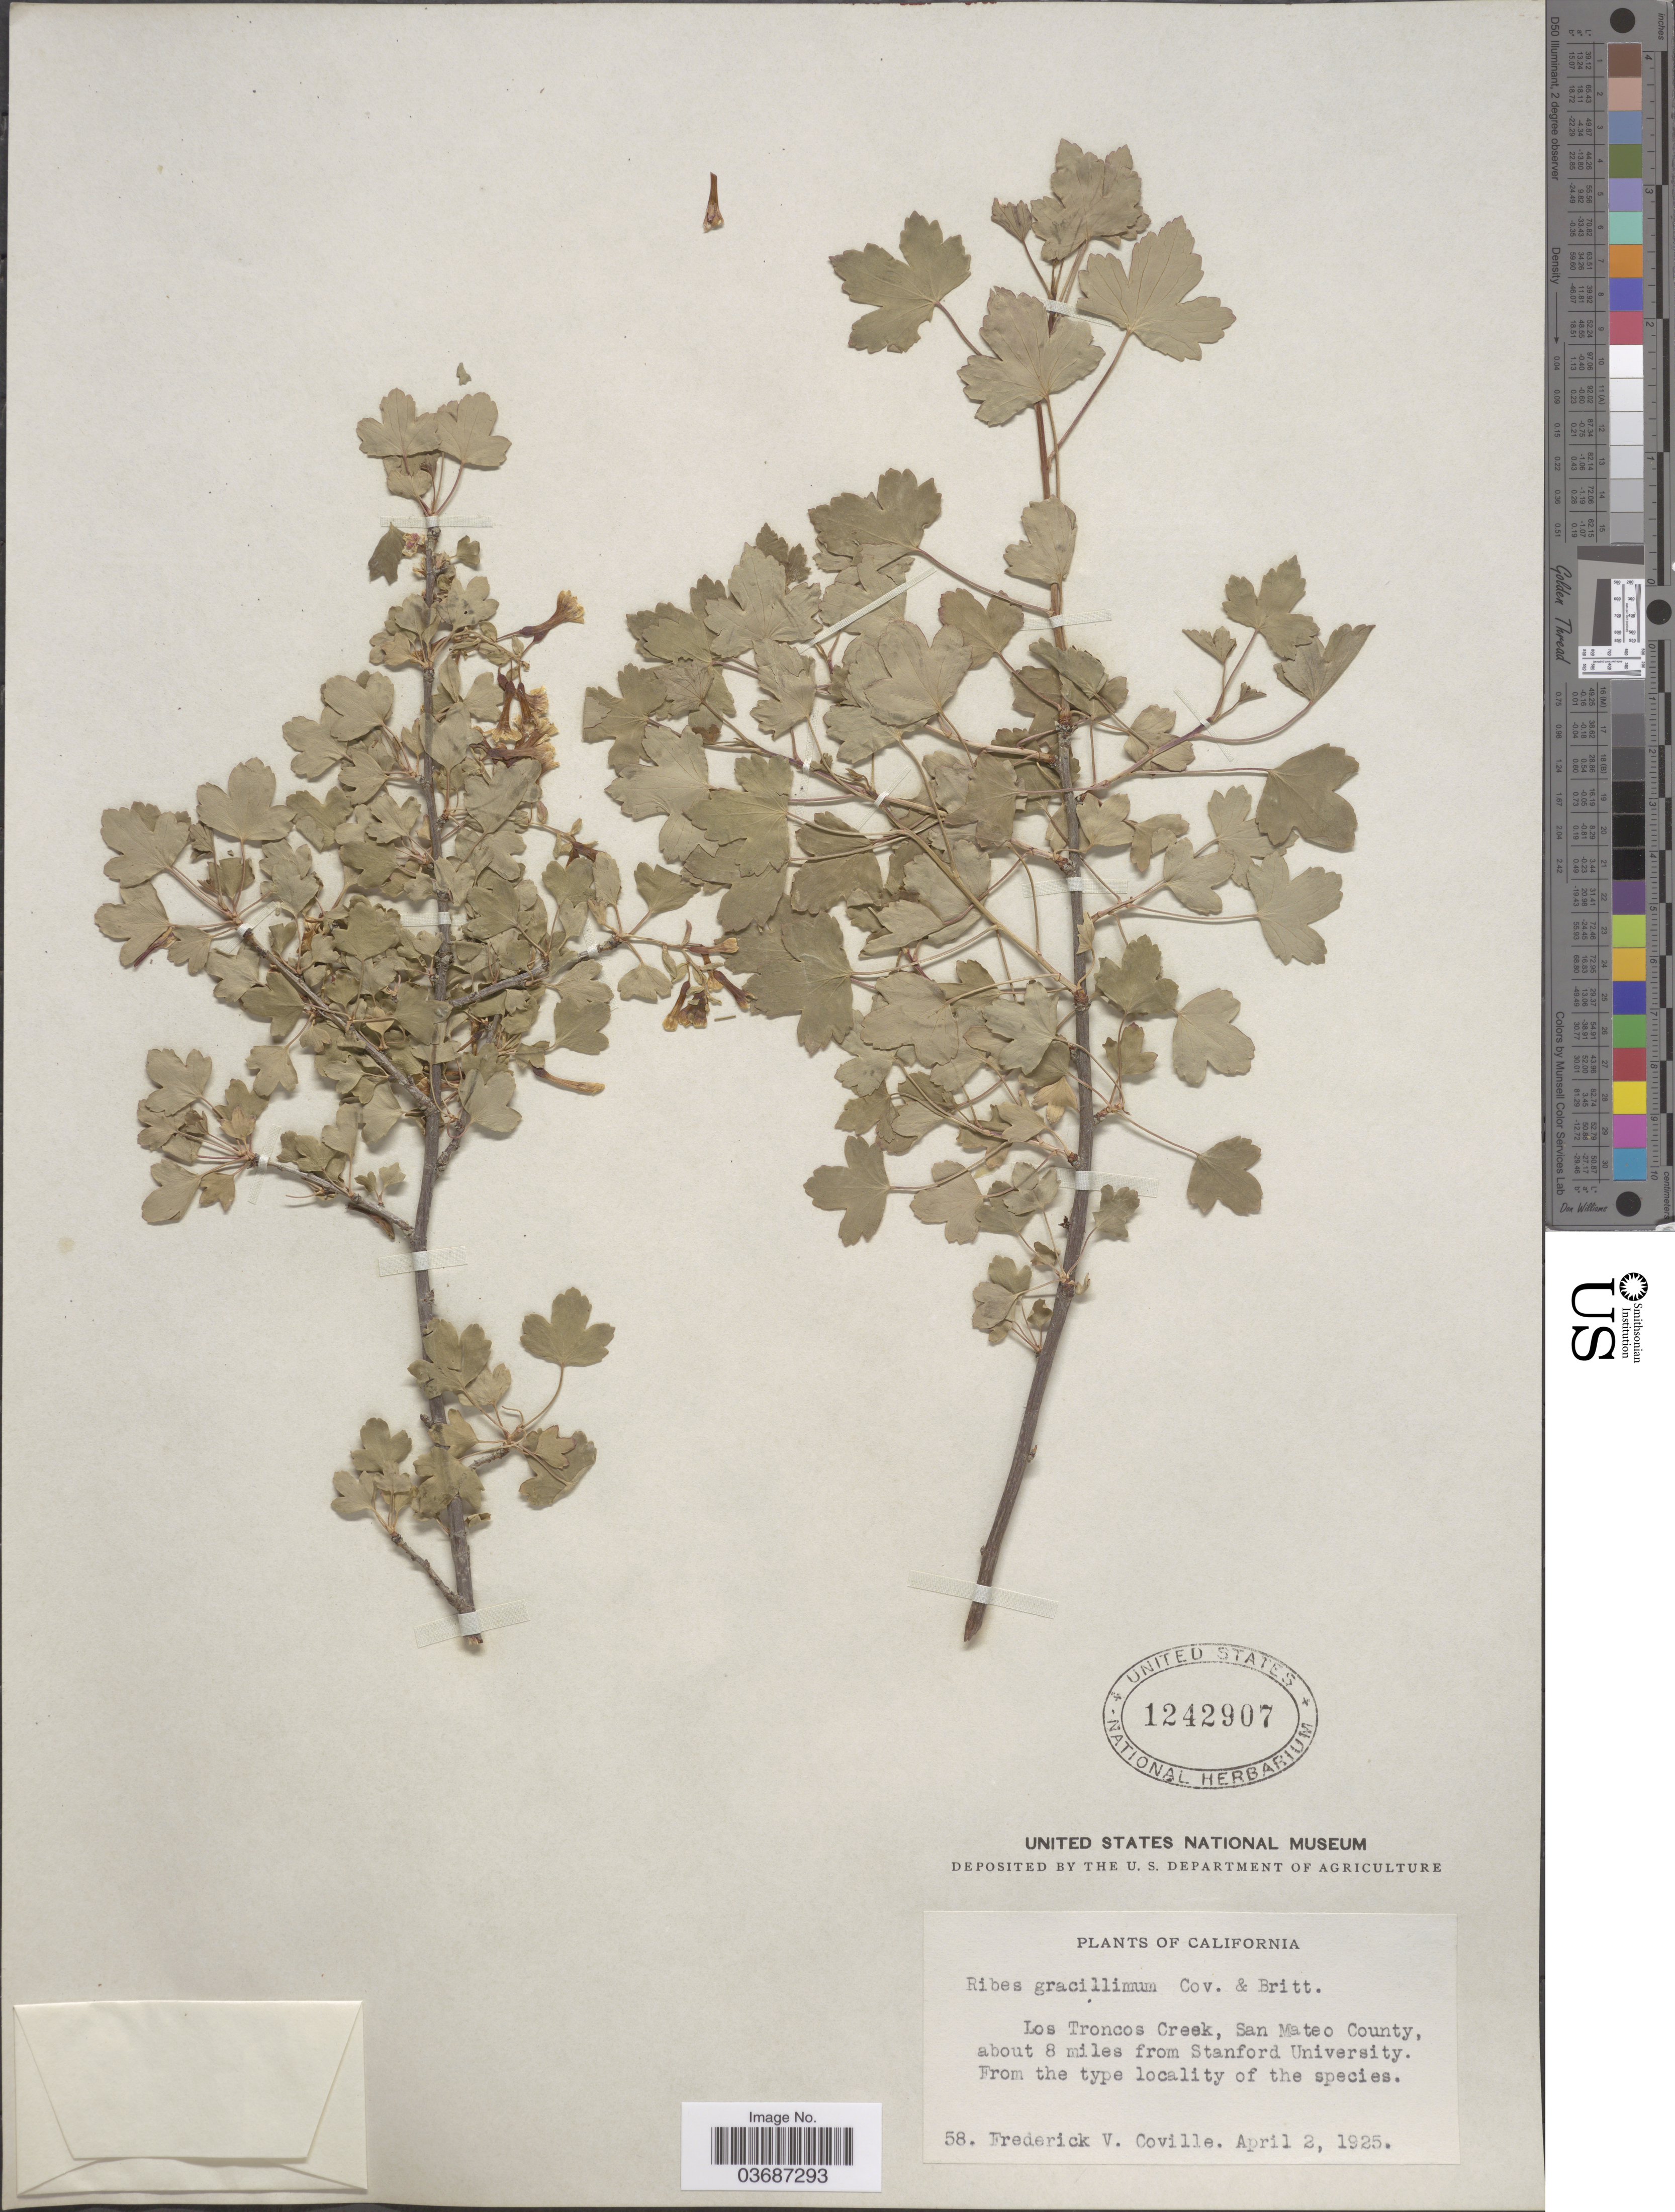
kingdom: Plantae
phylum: Tracheophyta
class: Magnoliopsida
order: Saxifragales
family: Grossulariaceae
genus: Ribes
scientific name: Ribes gracillimum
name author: Coville & Britton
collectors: F. V. Coville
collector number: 58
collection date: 1925-04-02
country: United States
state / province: California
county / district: San Mateo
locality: Los Troncos Creek, San Mateo County, about 8 miles from Stanford University.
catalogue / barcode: US 1242907